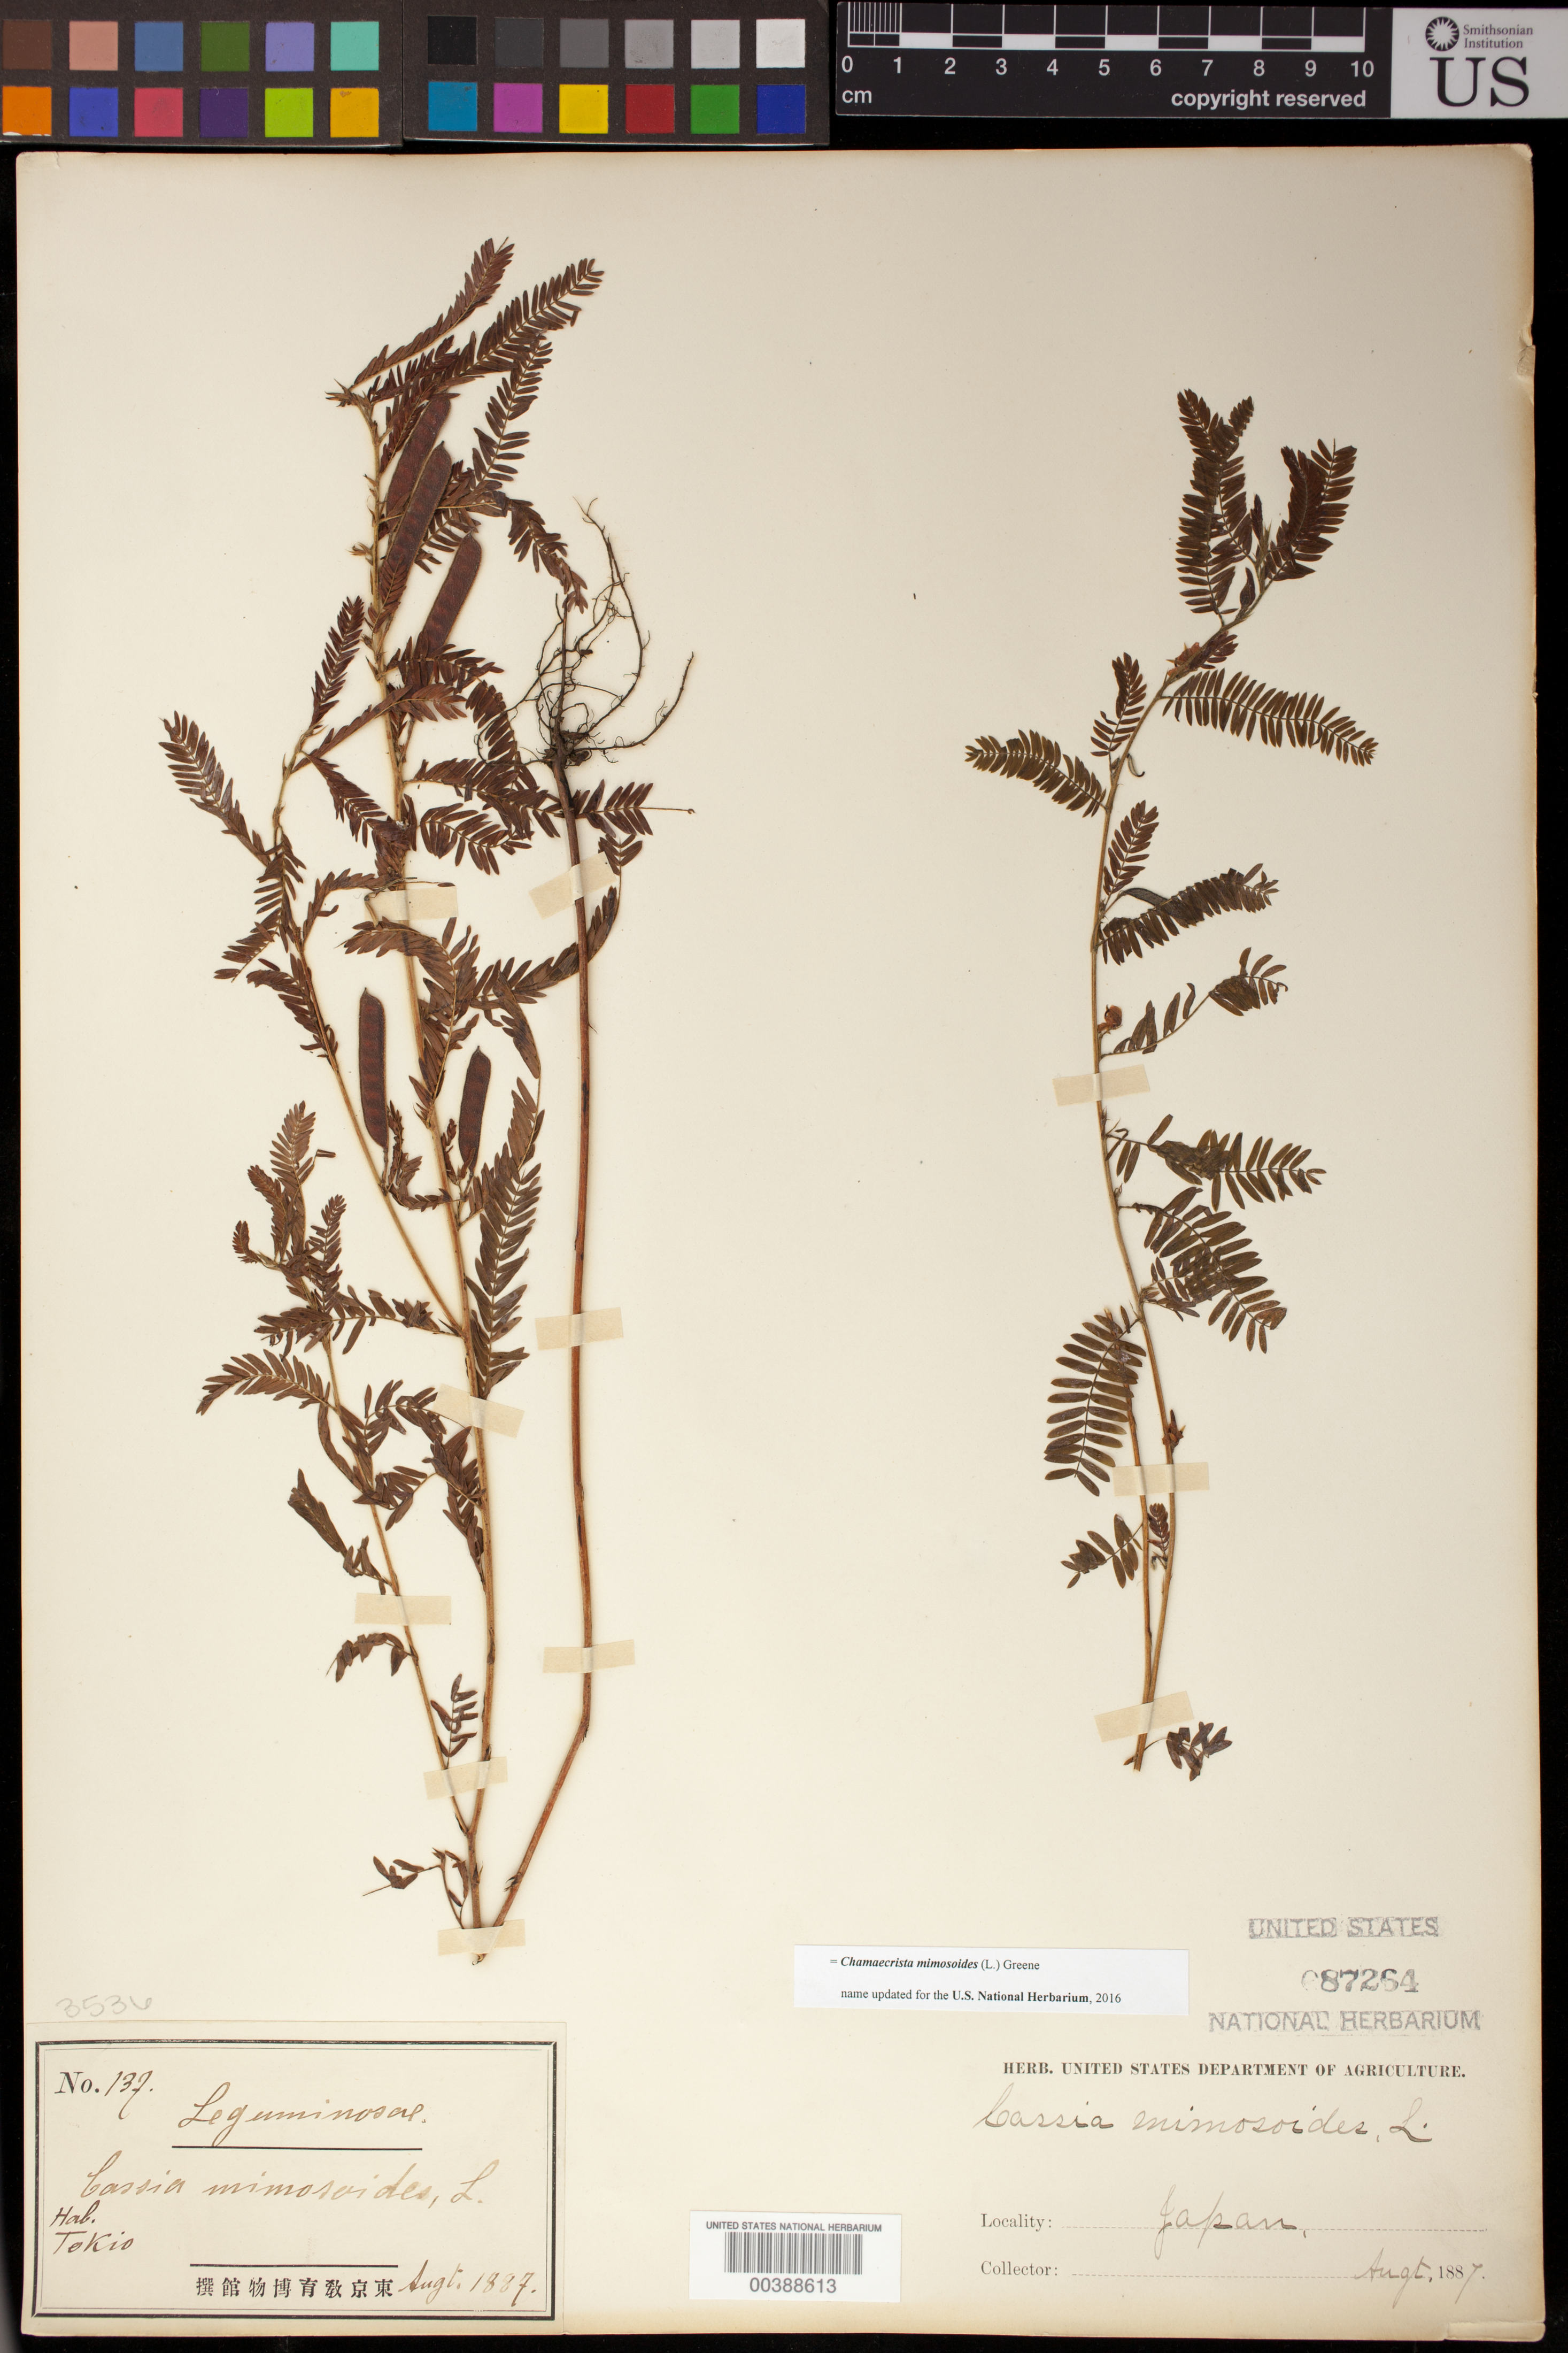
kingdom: Plantae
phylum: Tracheophyta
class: Magnoliopsida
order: Fabales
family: Fabaceae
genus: Chamaecrista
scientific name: Chamaecrista mimosoides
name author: (L.) Greene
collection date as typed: Aug 1887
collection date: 1887-08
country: Japan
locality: Tekio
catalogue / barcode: US 87264